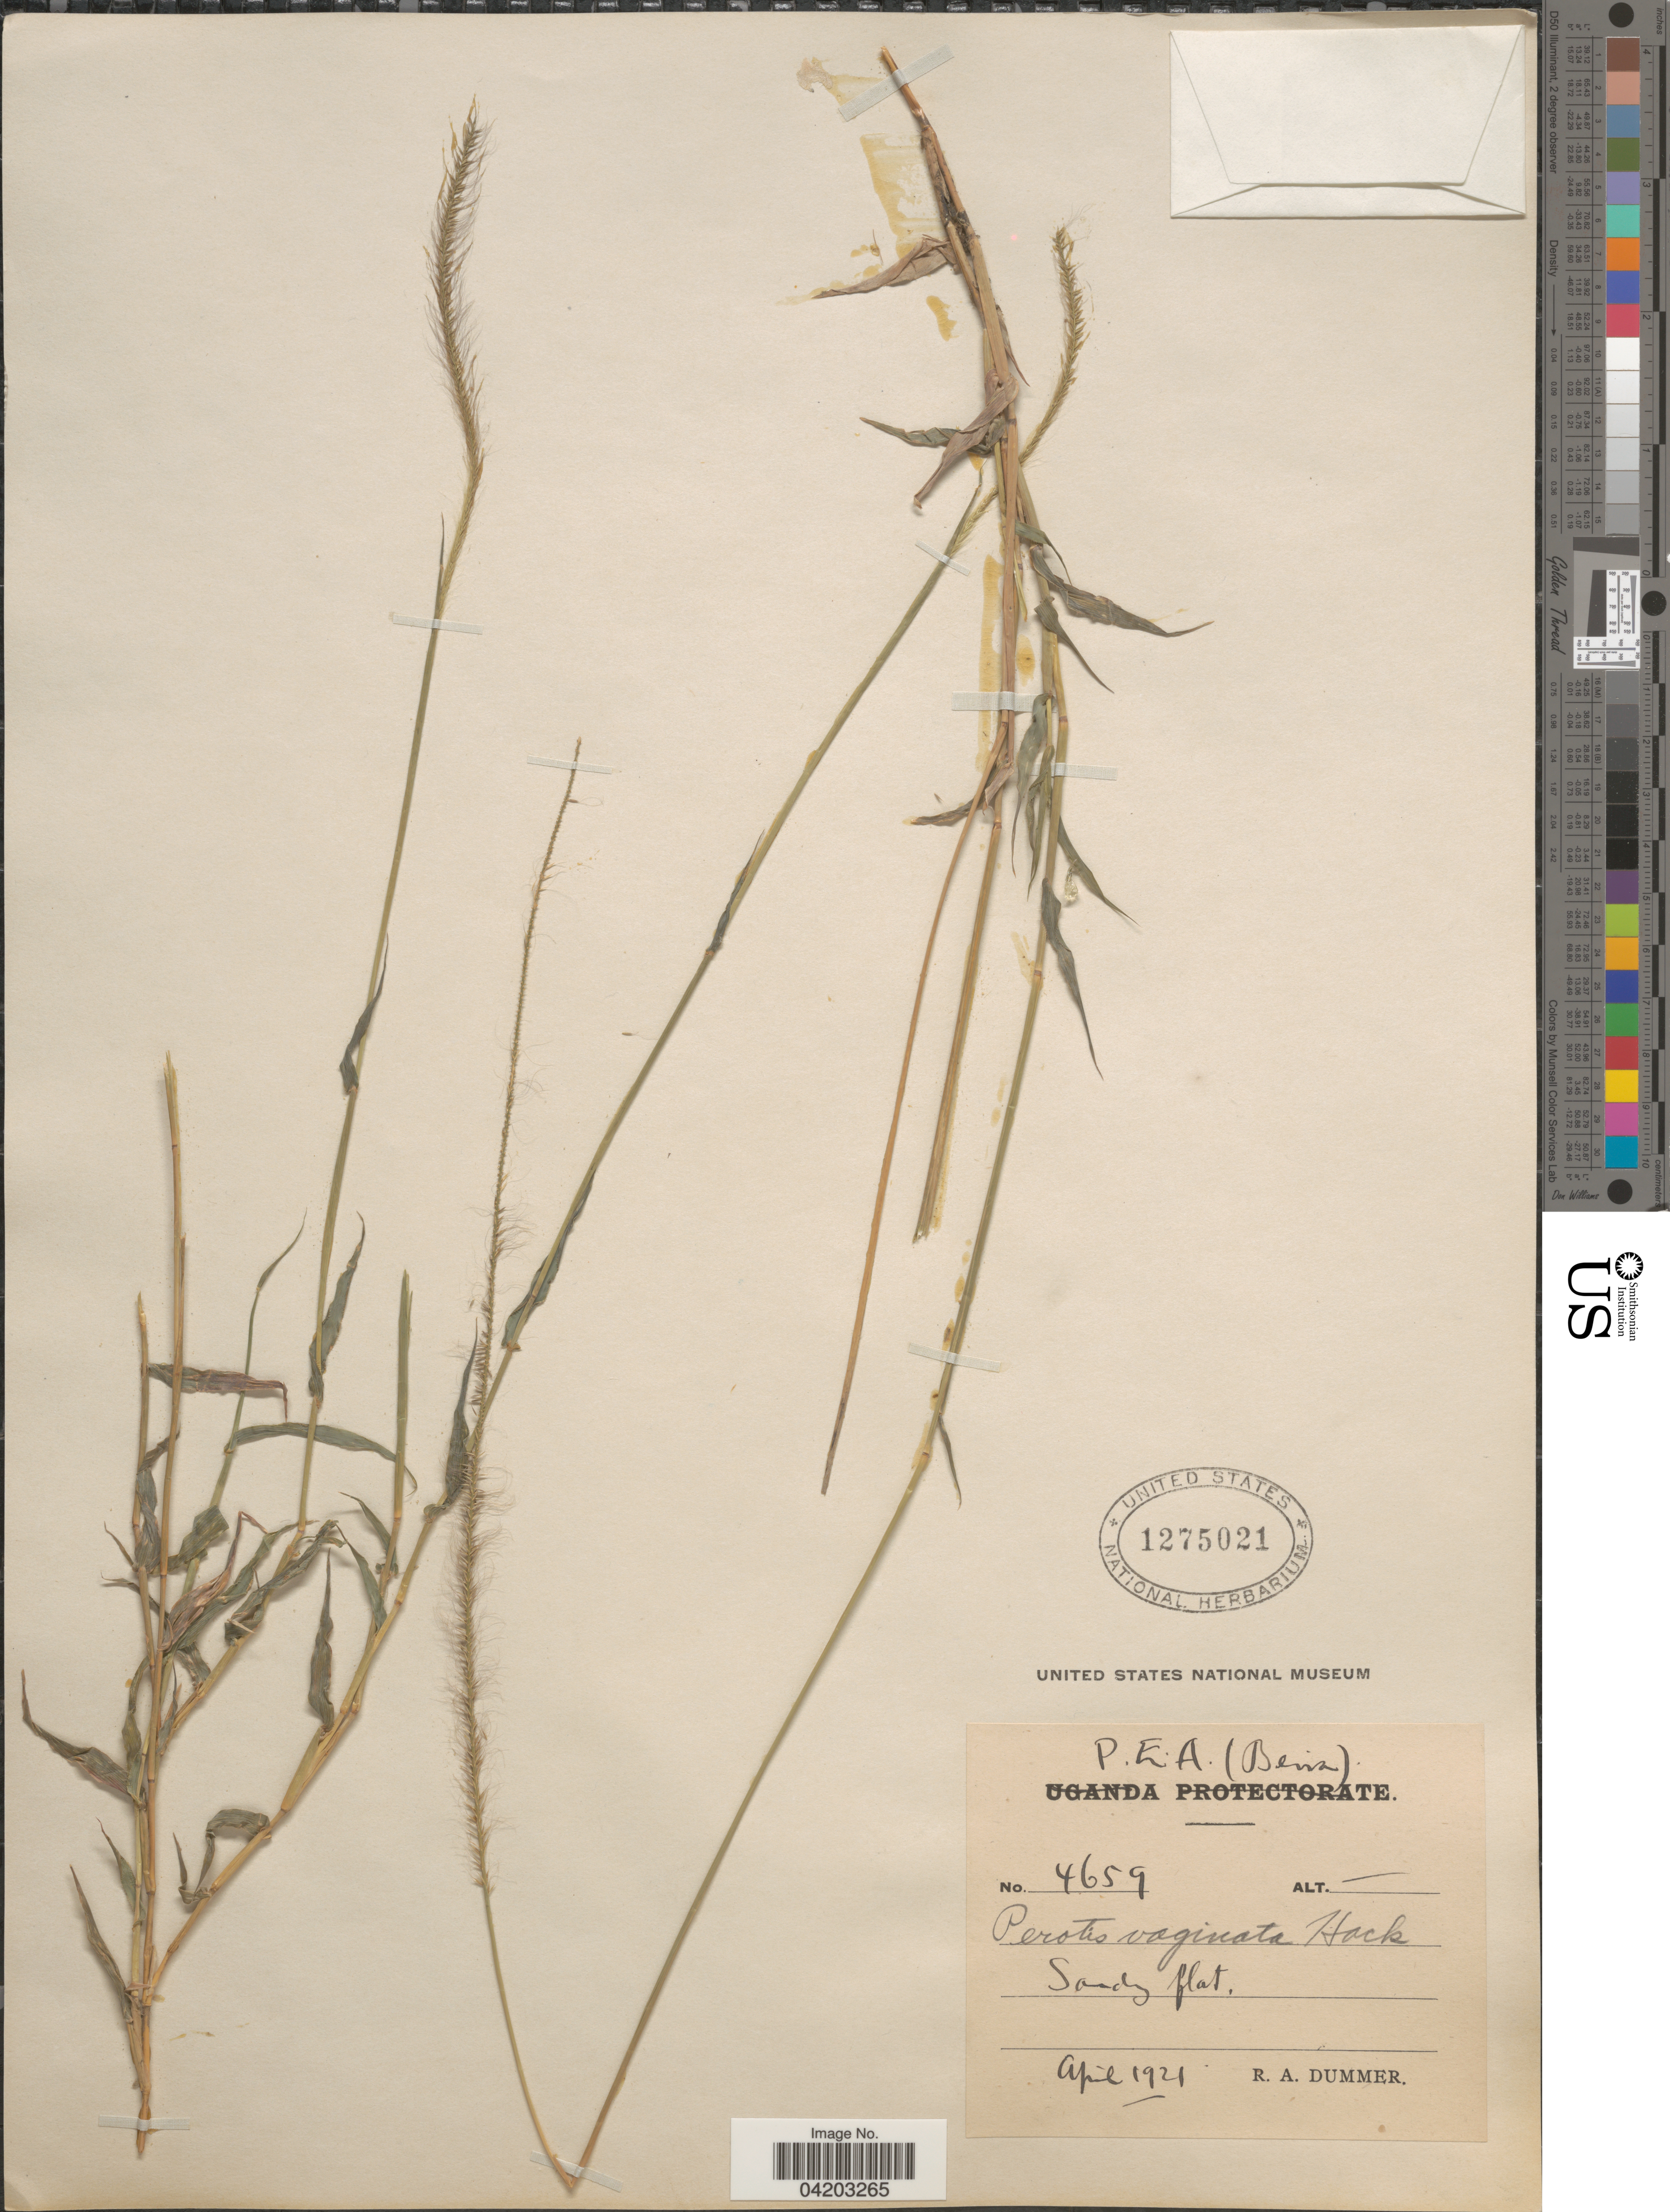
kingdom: Plantae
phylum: Tracheophyta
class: Liliopsida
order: Poales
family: Poaceae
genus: Perotis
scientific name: Perotis vaginata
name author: Hack.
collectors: R. Dümmer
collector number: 4659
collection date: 1921-04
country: Mozambique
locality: P.E.A. (Beira).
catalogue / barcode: US 1275021